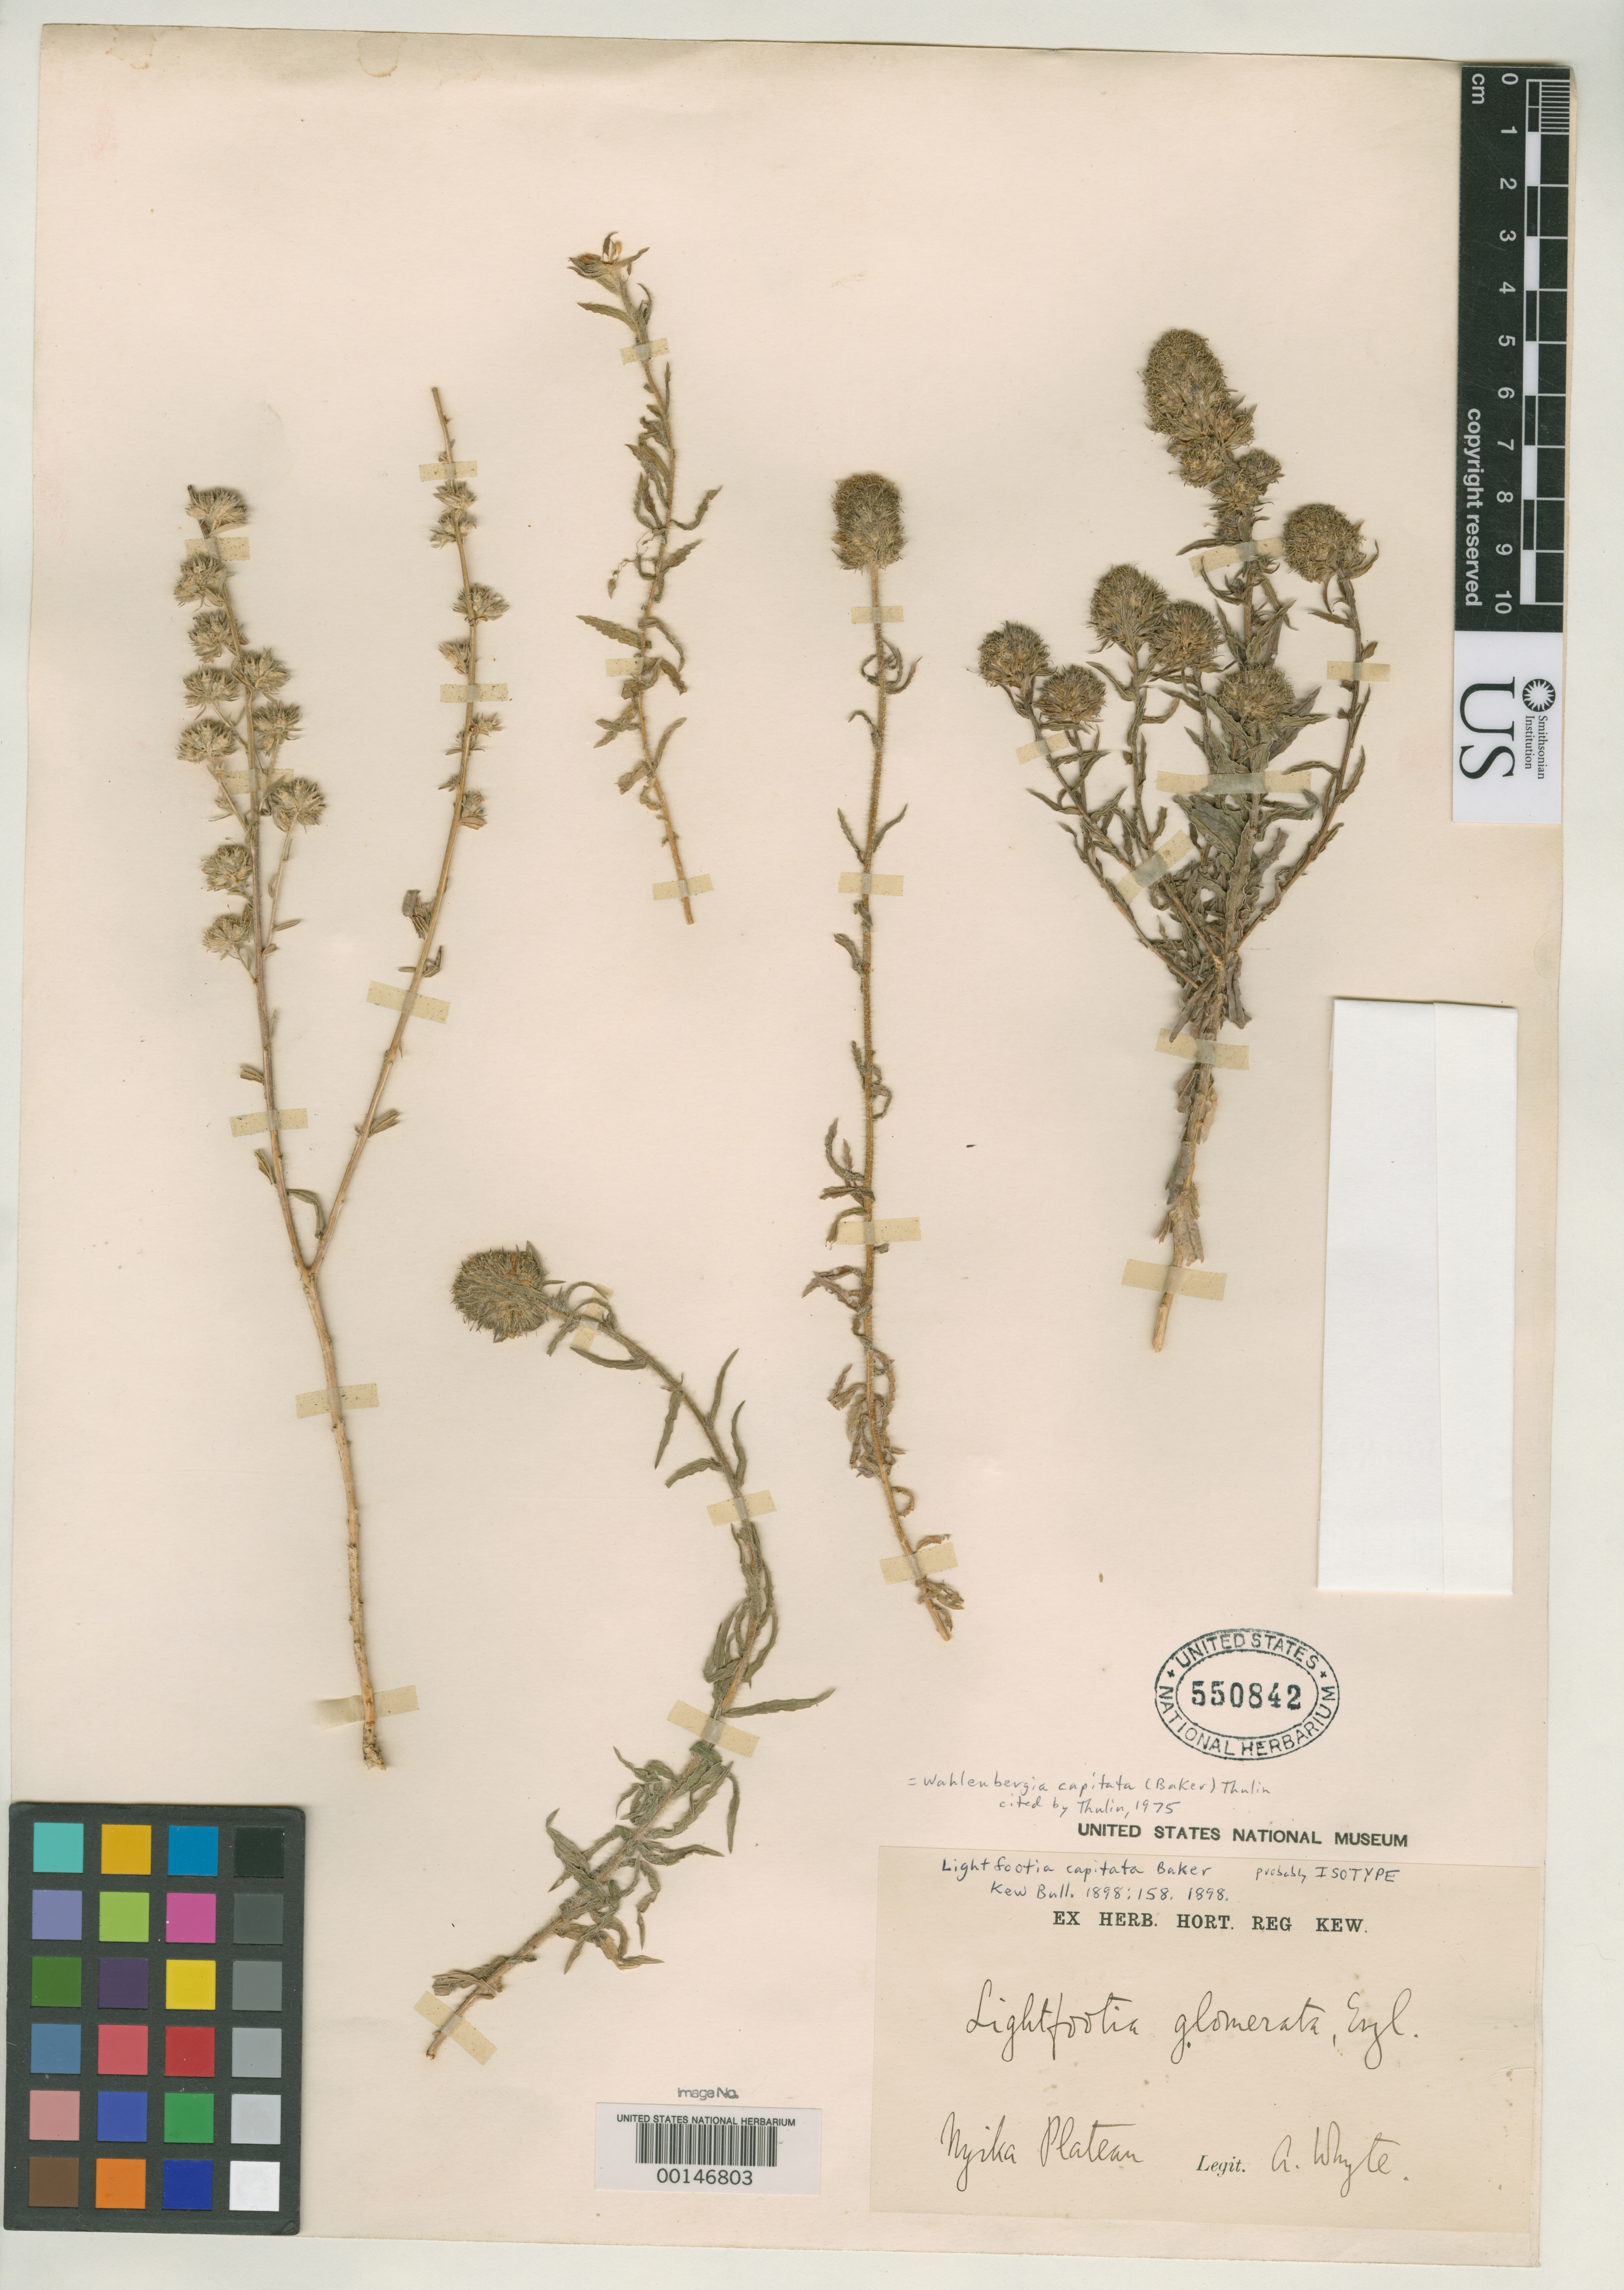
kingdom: Plantae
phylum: Tracheophyta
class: Magnoliopsida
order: Asterales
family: Campanulaceae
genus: Lightfootia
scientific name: Lightfootia capitata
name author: Baker in Mart.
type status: Possible Isotype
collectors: A. Whyte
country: Malawi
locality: Nyika Plateau.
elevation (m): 1829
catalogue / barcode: US 550842